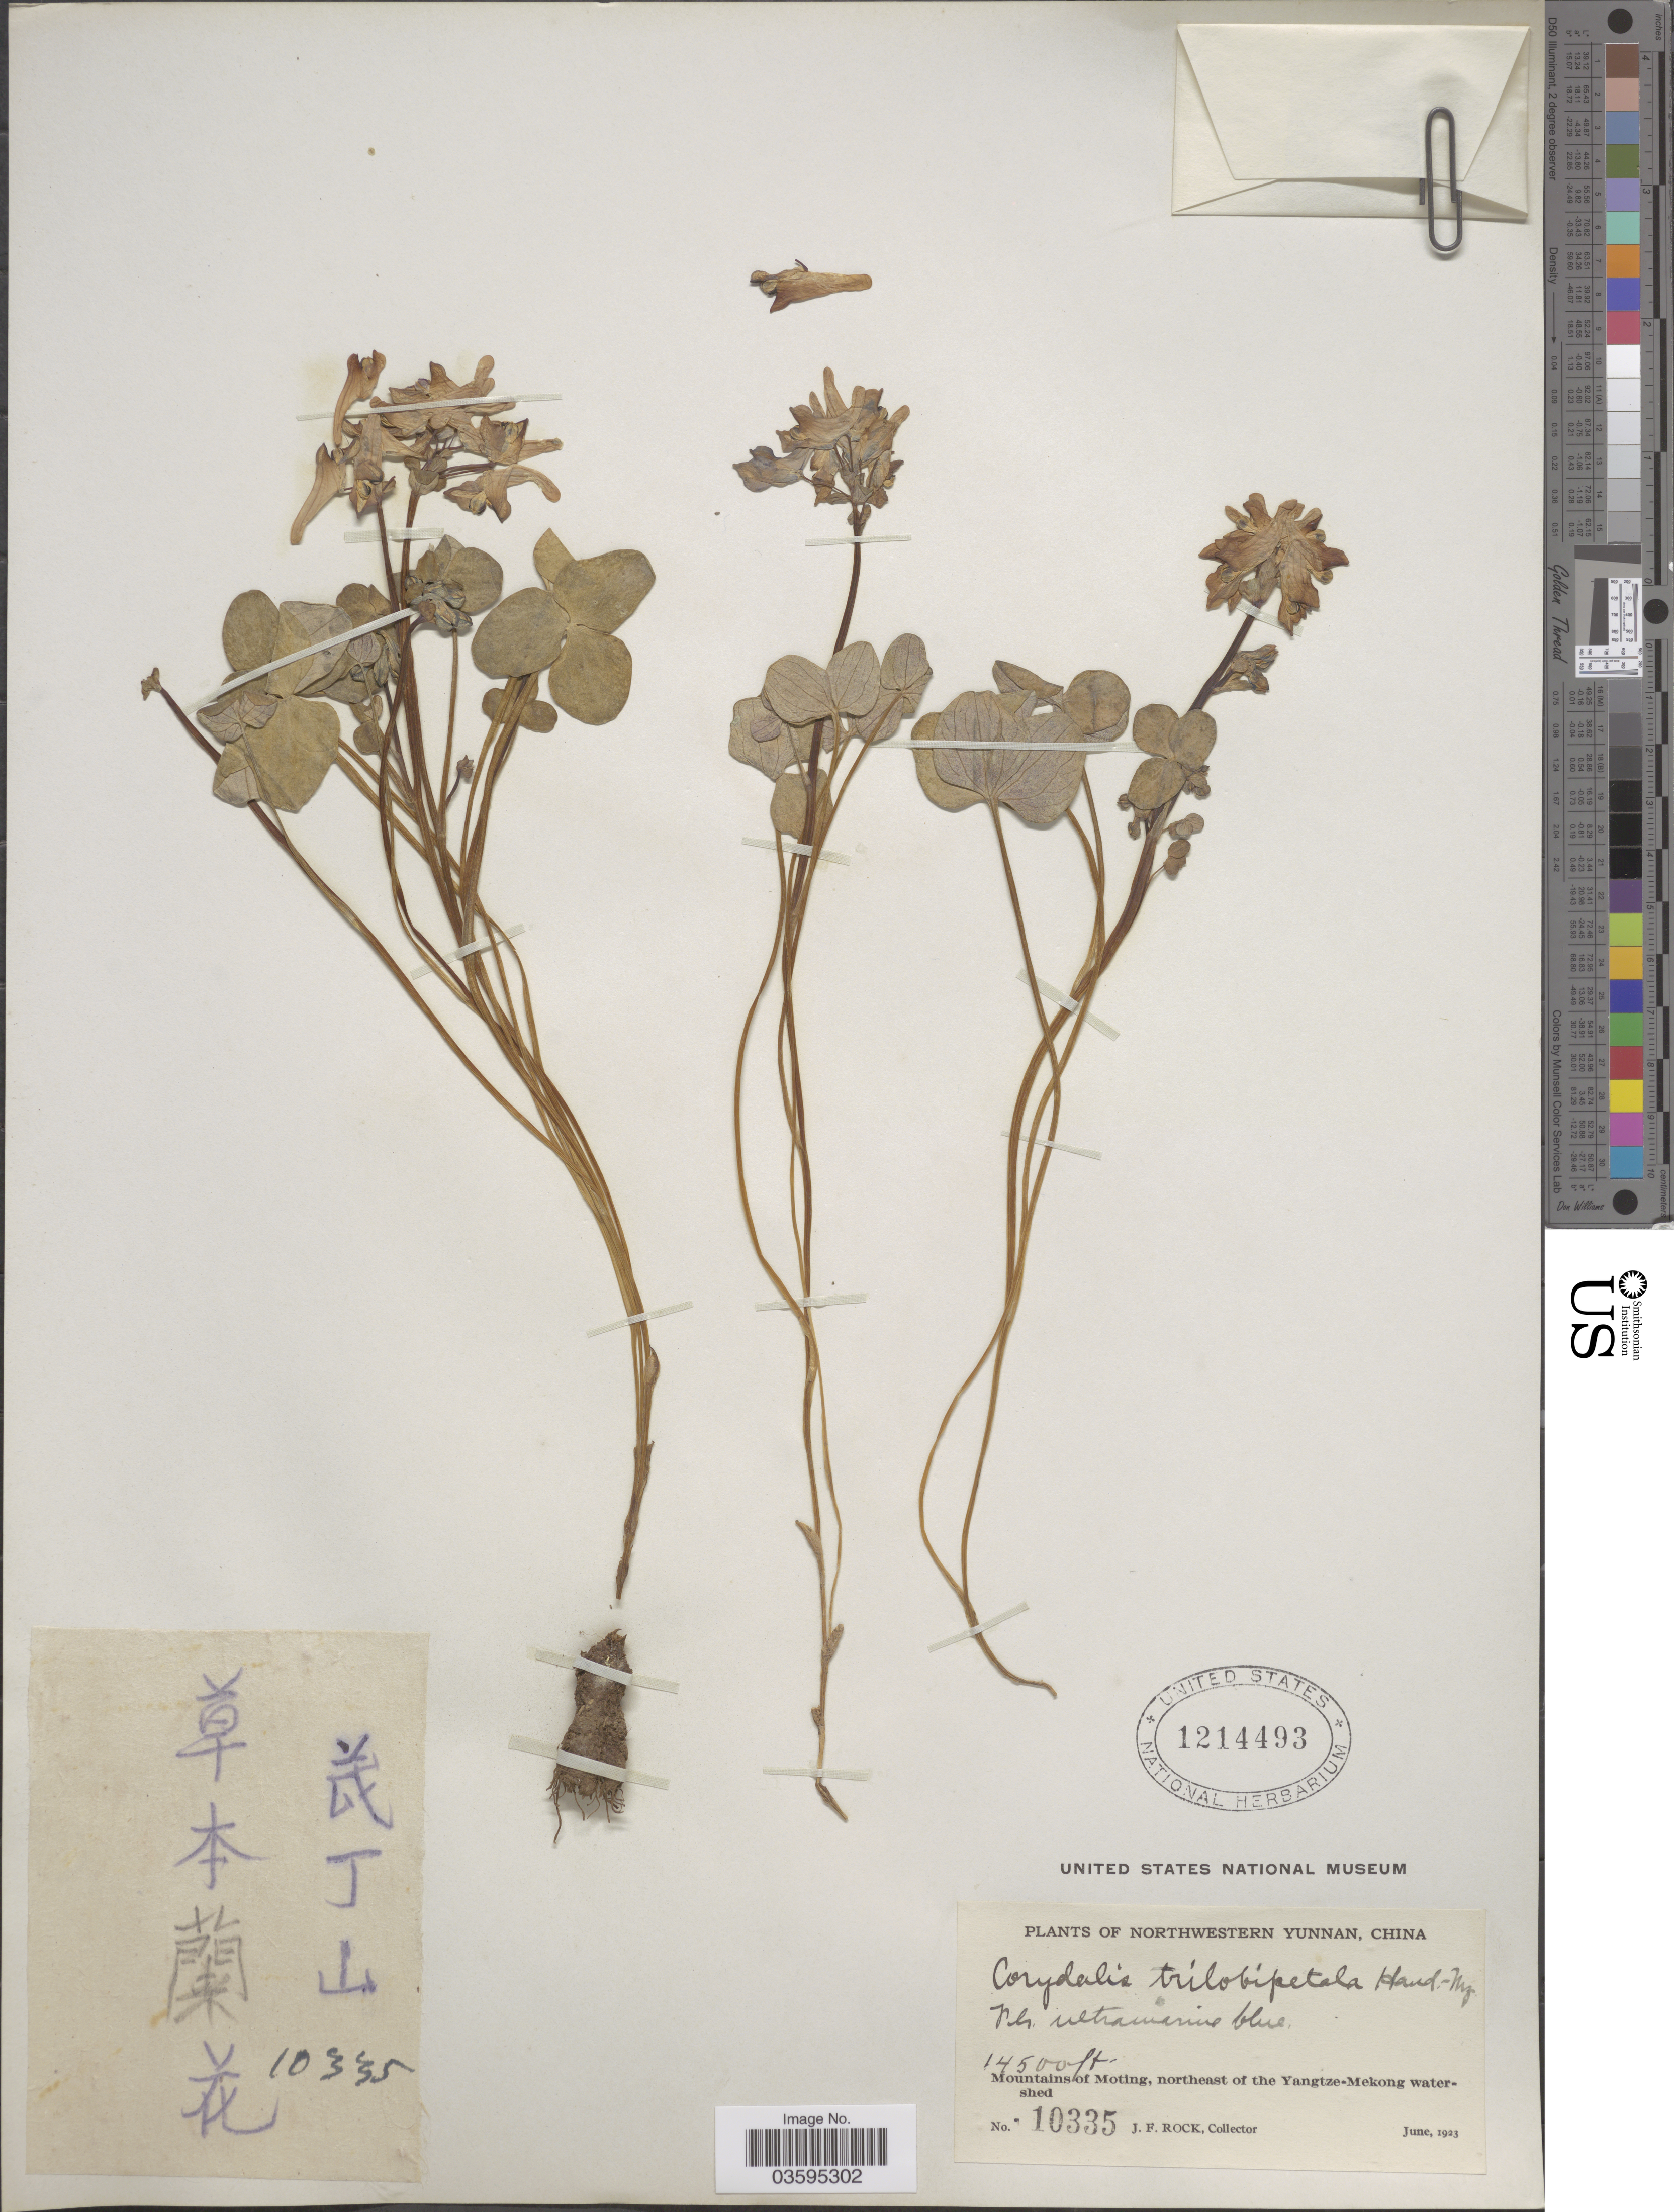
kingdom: Plantae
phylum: Tracheophyta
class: Magnoliopsida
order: Ranunculales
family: Papaveraceae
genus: Corydalis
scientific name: Corydalis trilobipetala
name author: Hand.-Mazz.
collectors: J. Rock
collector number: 10335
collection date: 1923-06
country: China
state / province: Yunnan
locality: Northwestern Yunnan. Mountains of Moting, northeast of Yangtze-Mekong watershed.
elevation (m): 4420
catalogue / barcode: US 1214493